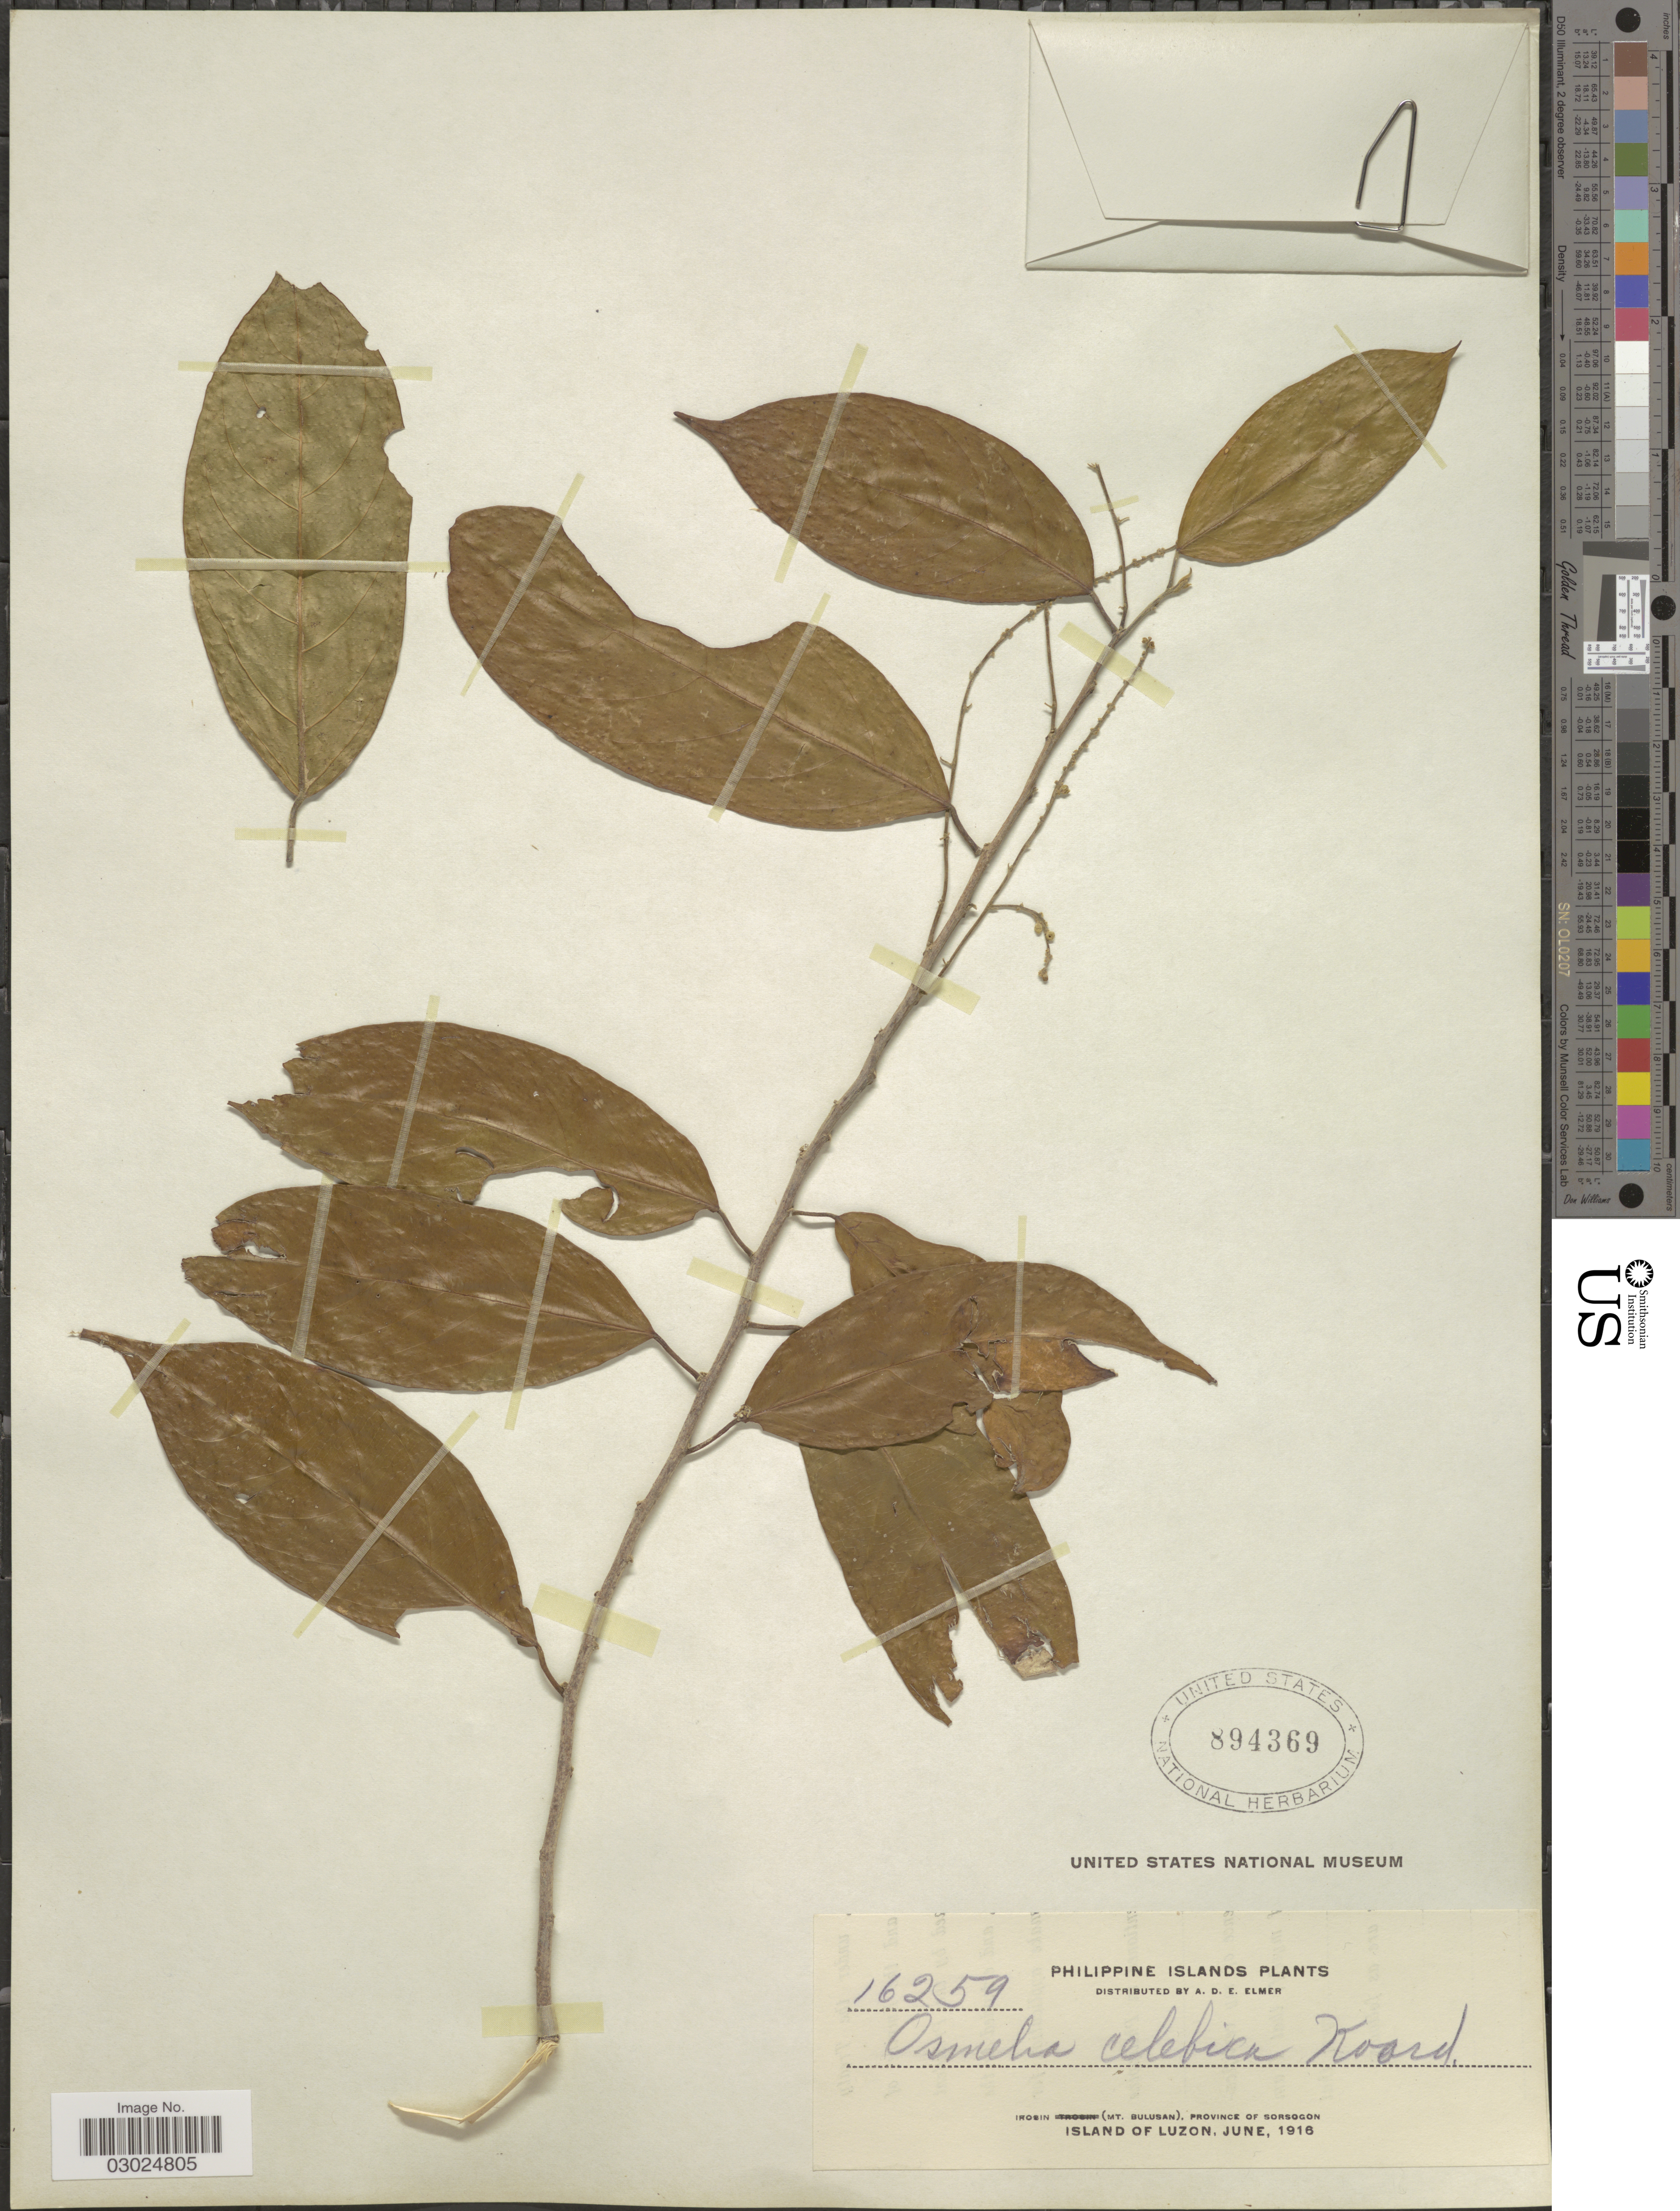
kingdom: Plantae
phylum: Tracheophyta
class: Magnoliopsida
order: Malpighiales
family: Salicaceae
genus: Osmelia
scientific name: Osmelia celebica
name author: Koord.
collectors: A. D. E. Elmer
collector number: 16259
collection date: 1916-06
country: Philippines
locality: Irosin (Mt. Bulusan), Province of Sorsogon, Island of Luzon.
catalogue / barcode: US 894369